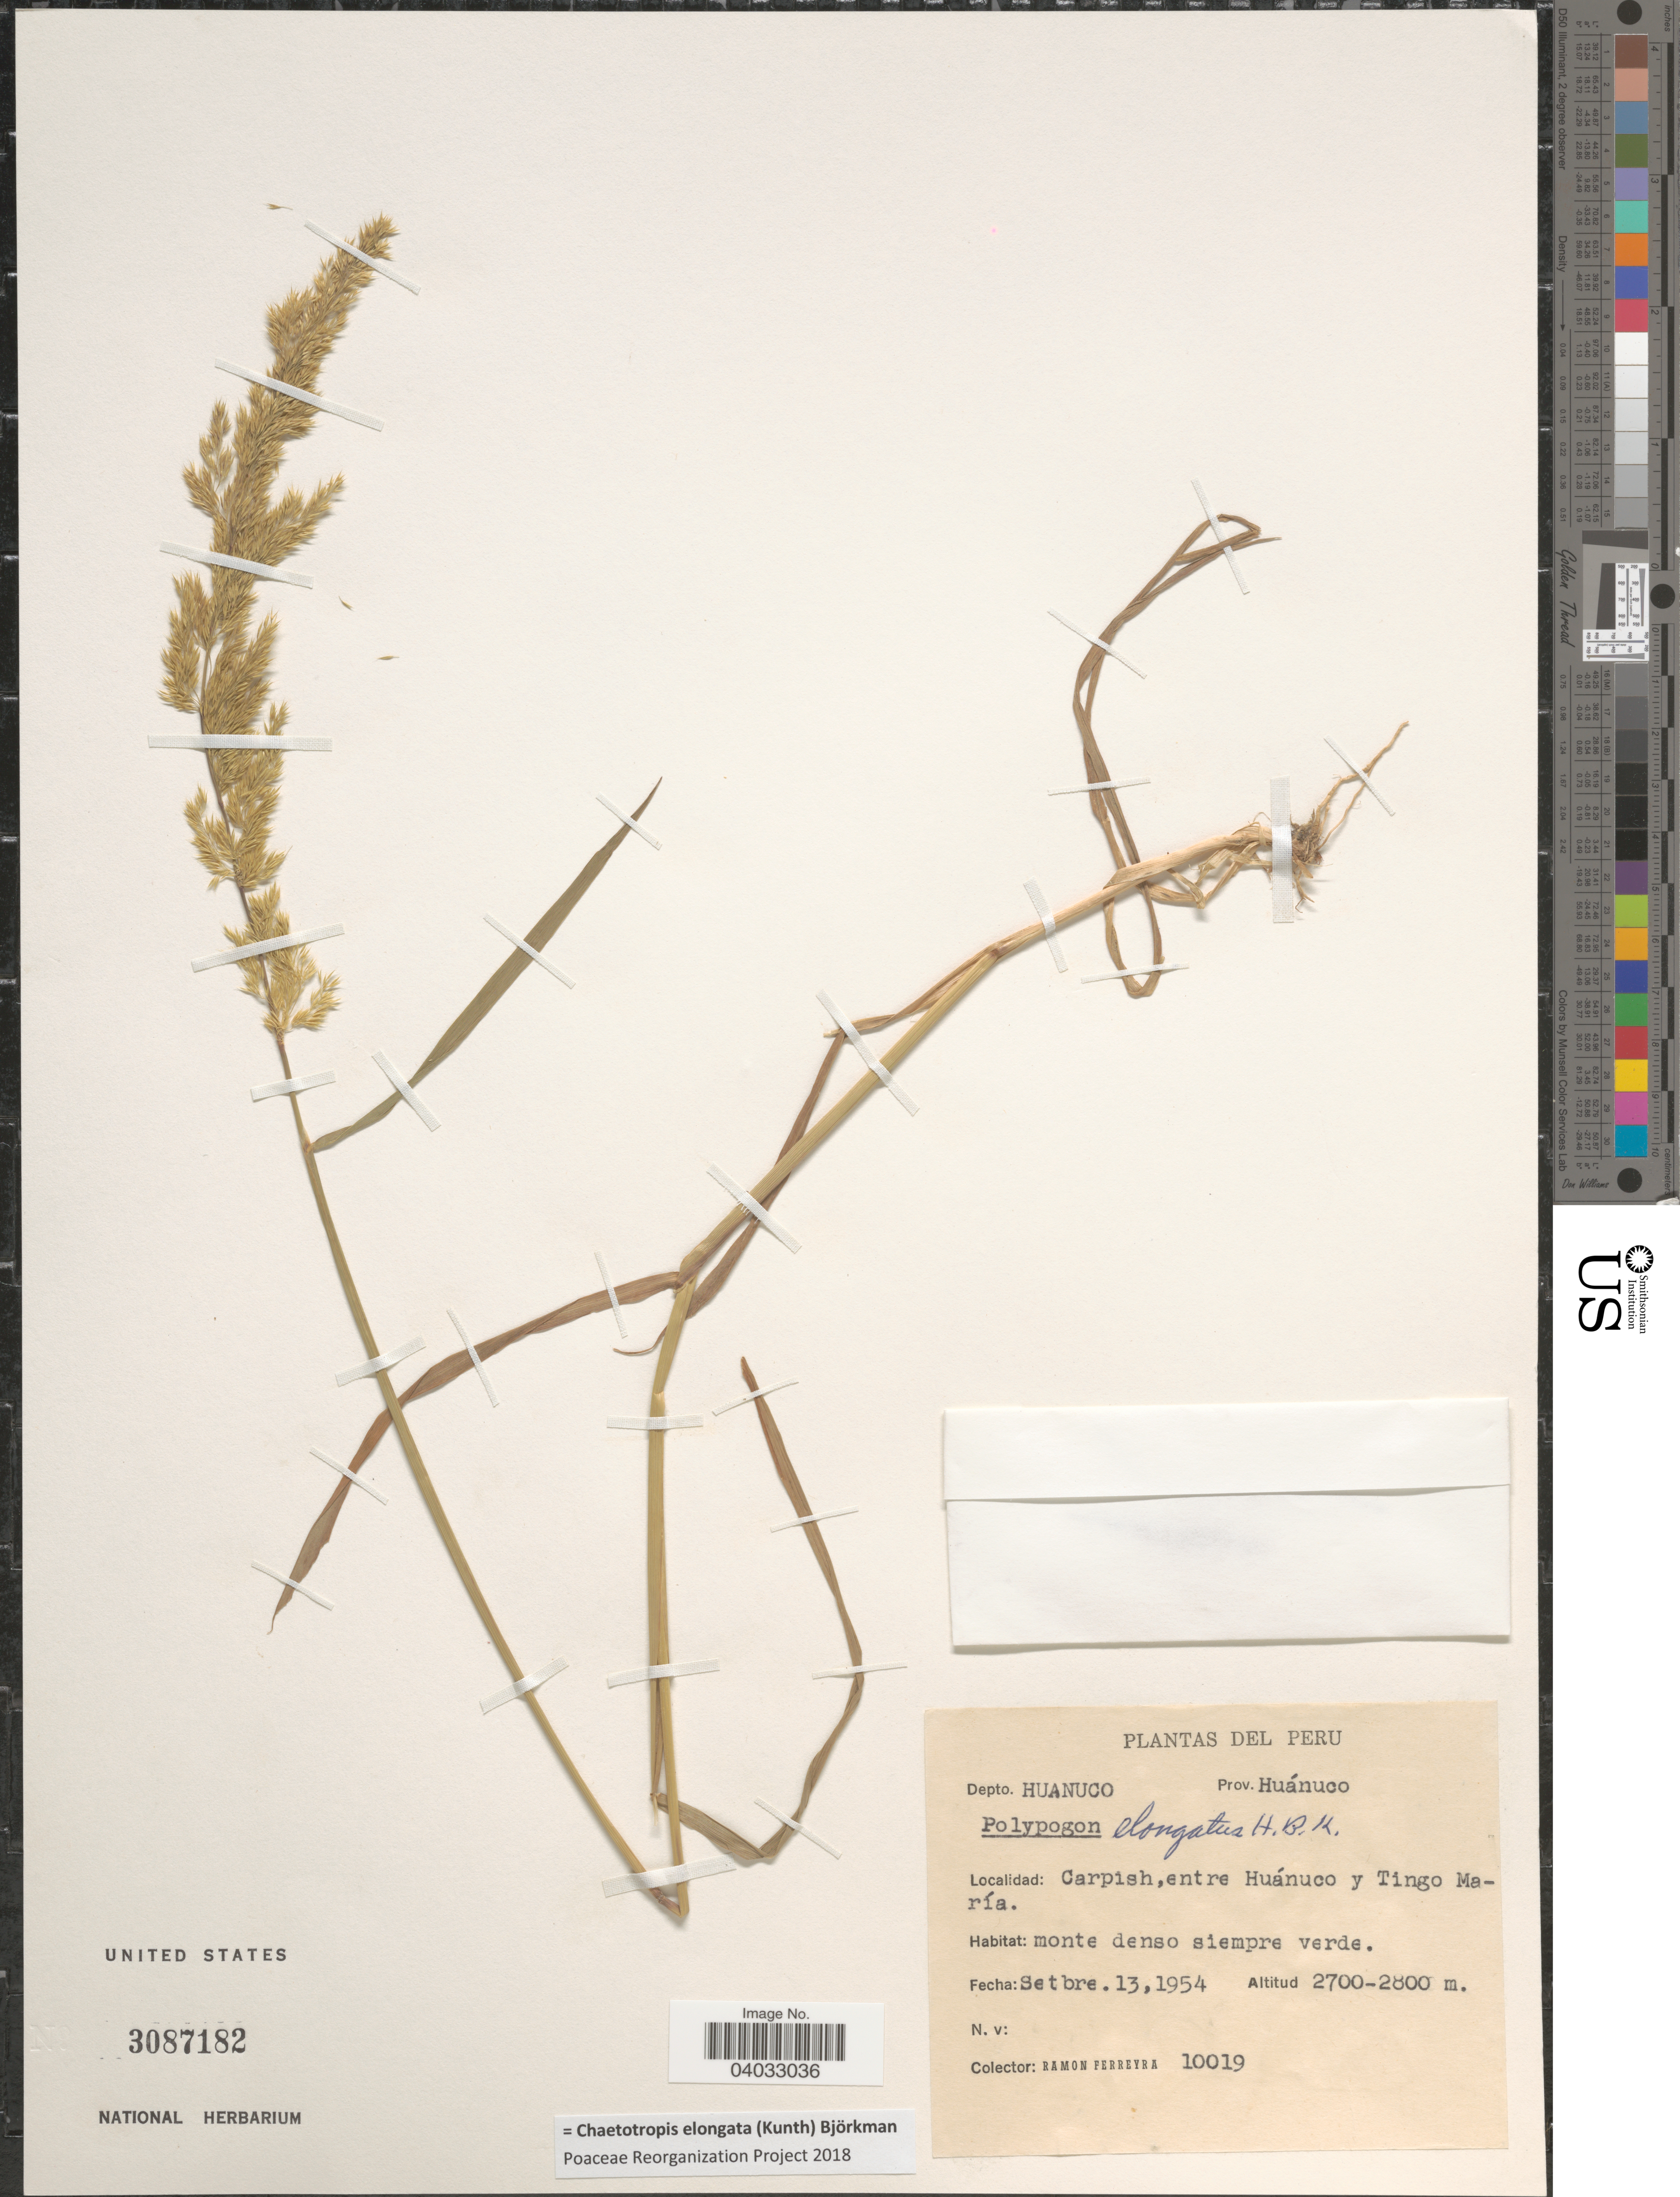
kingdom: Plantae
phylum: Tracheophyta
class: Liliopsida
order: Poales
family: Poaceae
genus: Chaetotropis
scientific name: Chaetotropis elongata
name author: (Kunth) Björkman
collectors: R. A. Ferreyra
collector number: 10019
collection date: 1954-09-13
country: Peru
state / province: Huánuco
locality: Depto. Huanuco. Prov. Huánuco. Carpish,entre Huánuco y Tingo María.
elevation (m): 2700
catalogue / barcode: US 3087182